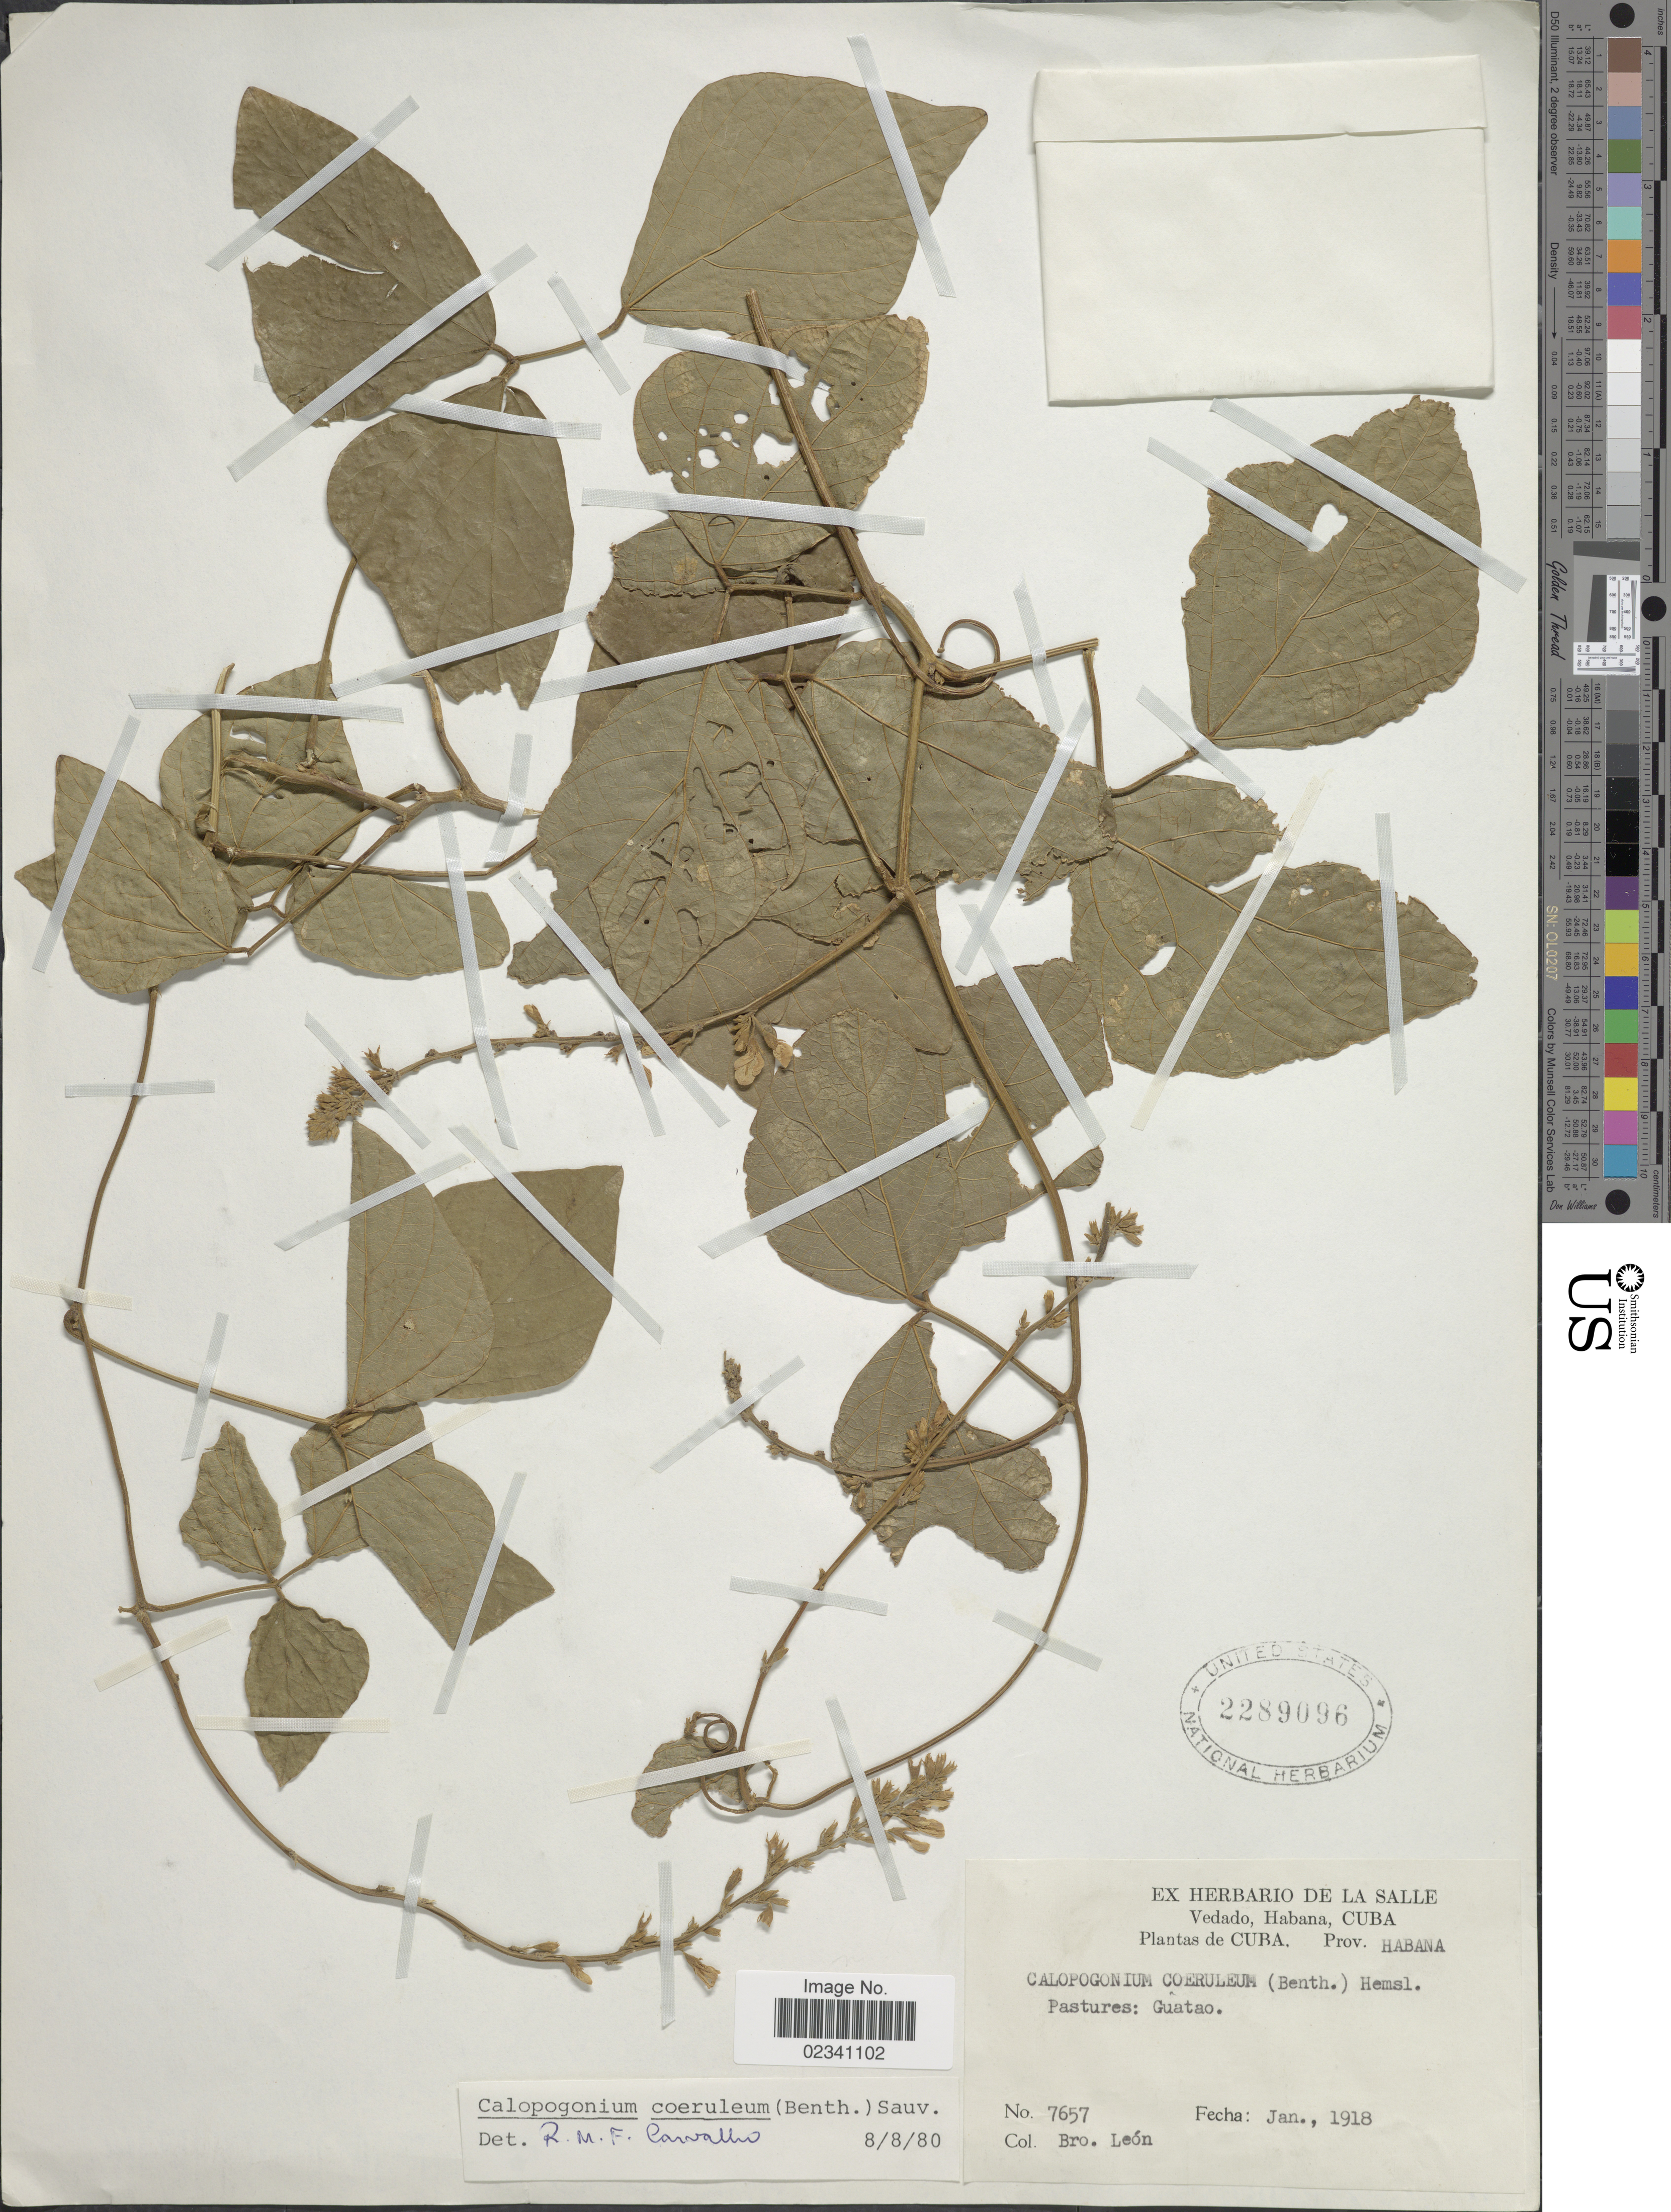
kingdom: Plantae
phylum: Tracheophyta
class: Magnoliopsida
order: Fabales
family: Fabaceae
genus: Calopogonium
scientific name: Calopogonium caeruleum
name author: (Benth.) C. Wright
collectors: Bro. León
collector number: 7657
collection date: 1918-01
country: Cuba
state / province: La Habana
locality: Prov. Habana, Pastures: Guatao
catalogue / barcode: US 2289096